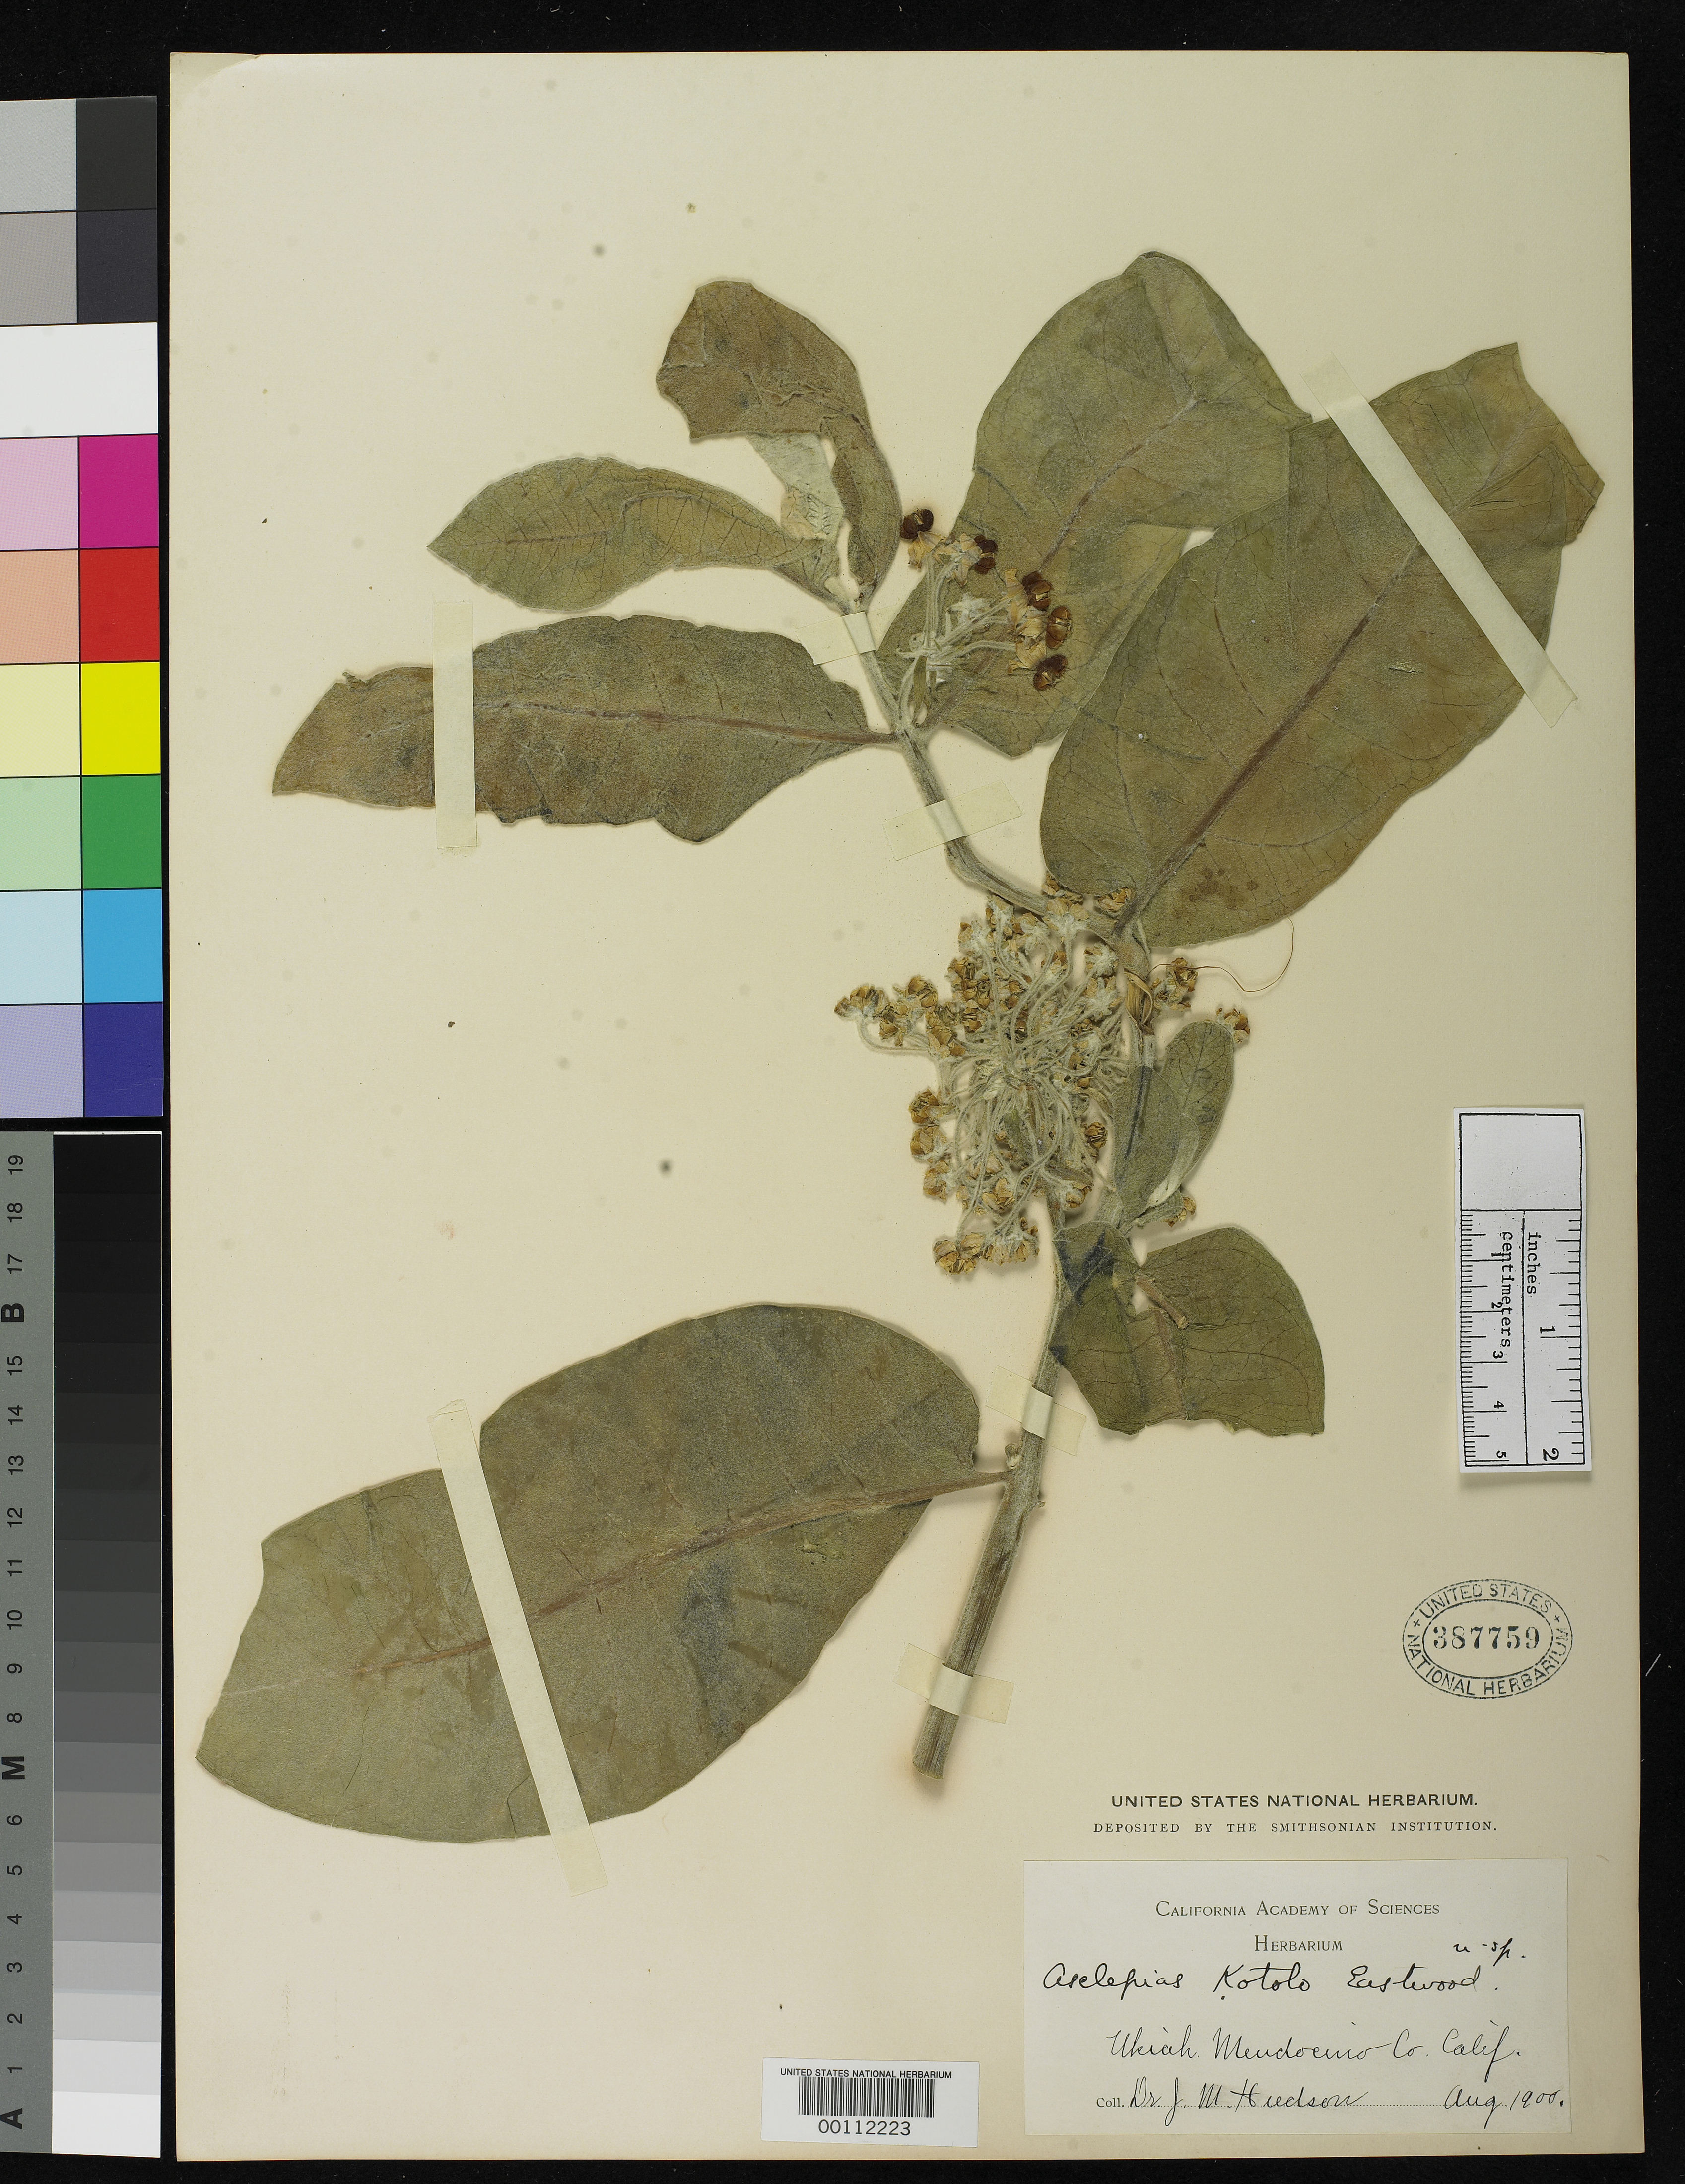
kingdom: Plantae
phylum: Tracheophyta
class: Magnoliopsida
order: Gentianales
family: Apocynaceae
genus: Asclepias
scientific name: Asclepias kotolo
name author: Eastw.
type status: Type Collection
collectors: J. W. Hudson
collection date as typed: Aug 1900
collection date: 1900-08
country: United States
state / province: California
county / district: Mendocino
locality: Ukiah.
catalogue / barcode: US 387759